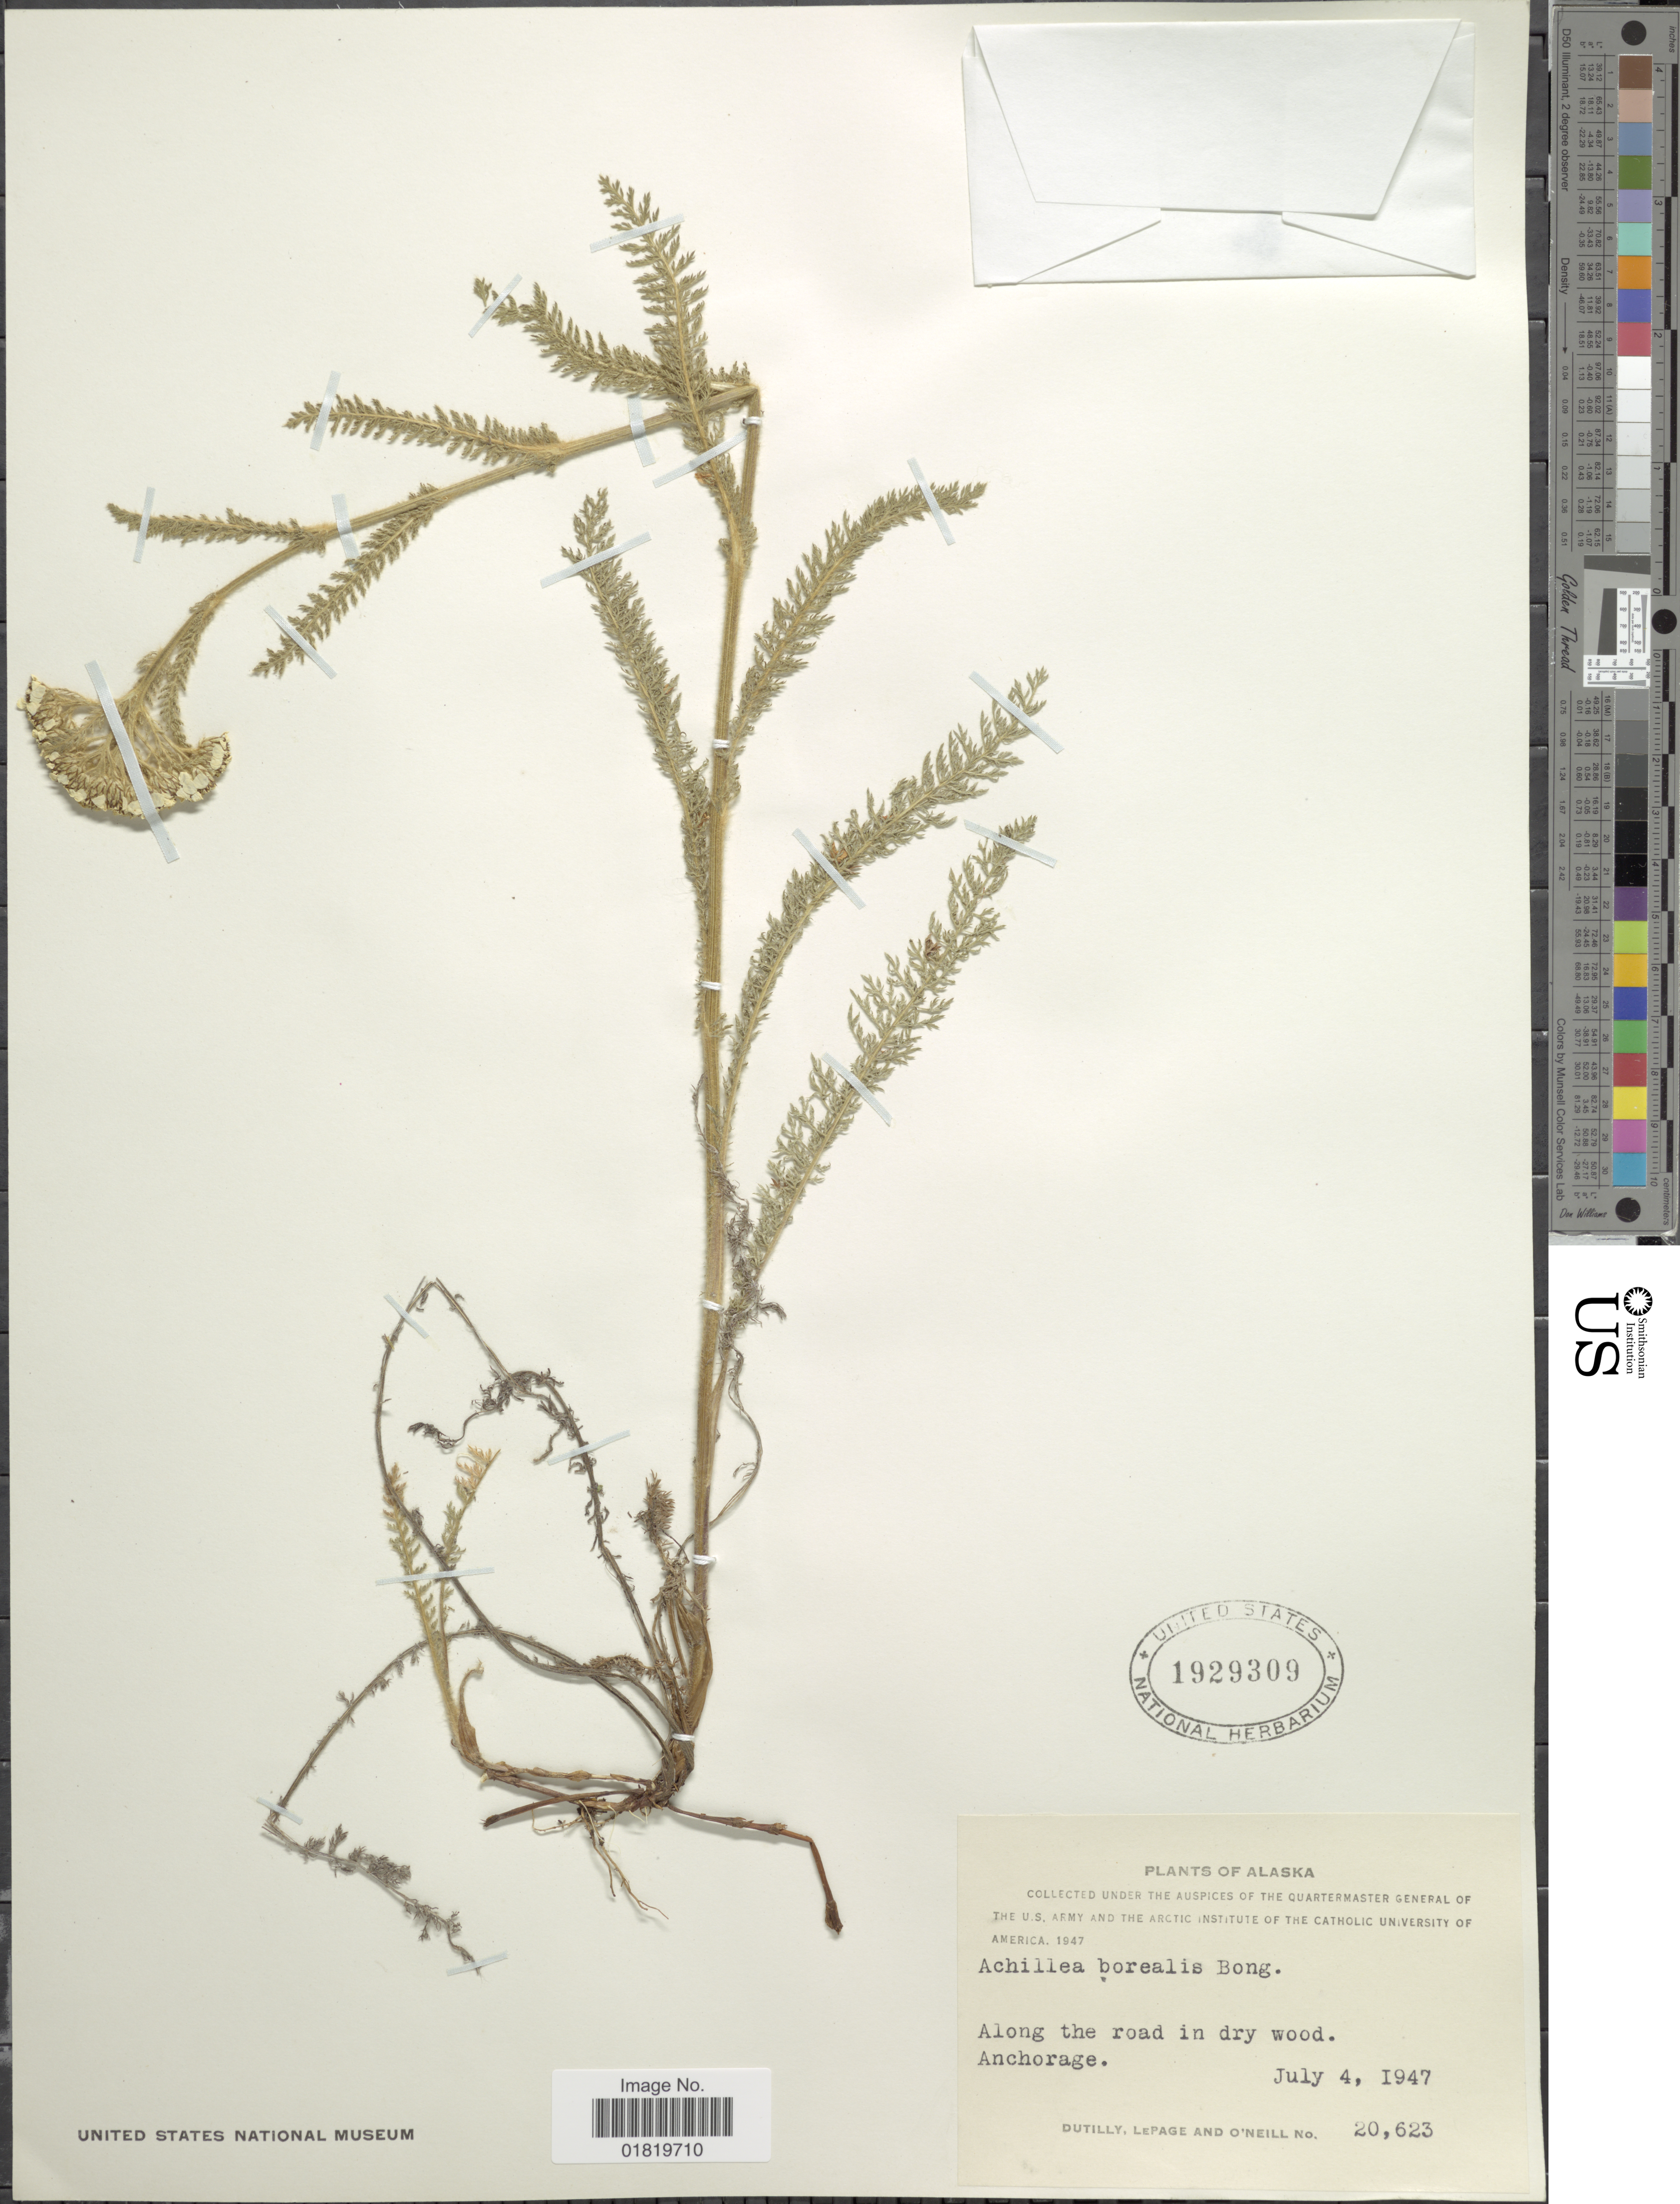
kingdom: Plantae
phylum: Tracheophyta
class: Magnoliopsida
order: Asterales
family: Asteraceae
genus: Achillea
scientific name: Achillea borealis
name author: Bong.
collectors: -. Dutilly, -. LePage & -. O'Neill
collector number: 20623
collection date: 1947-07-04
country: United States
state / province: Alaska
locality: Along the road in dry wood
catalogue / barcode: US 1929309